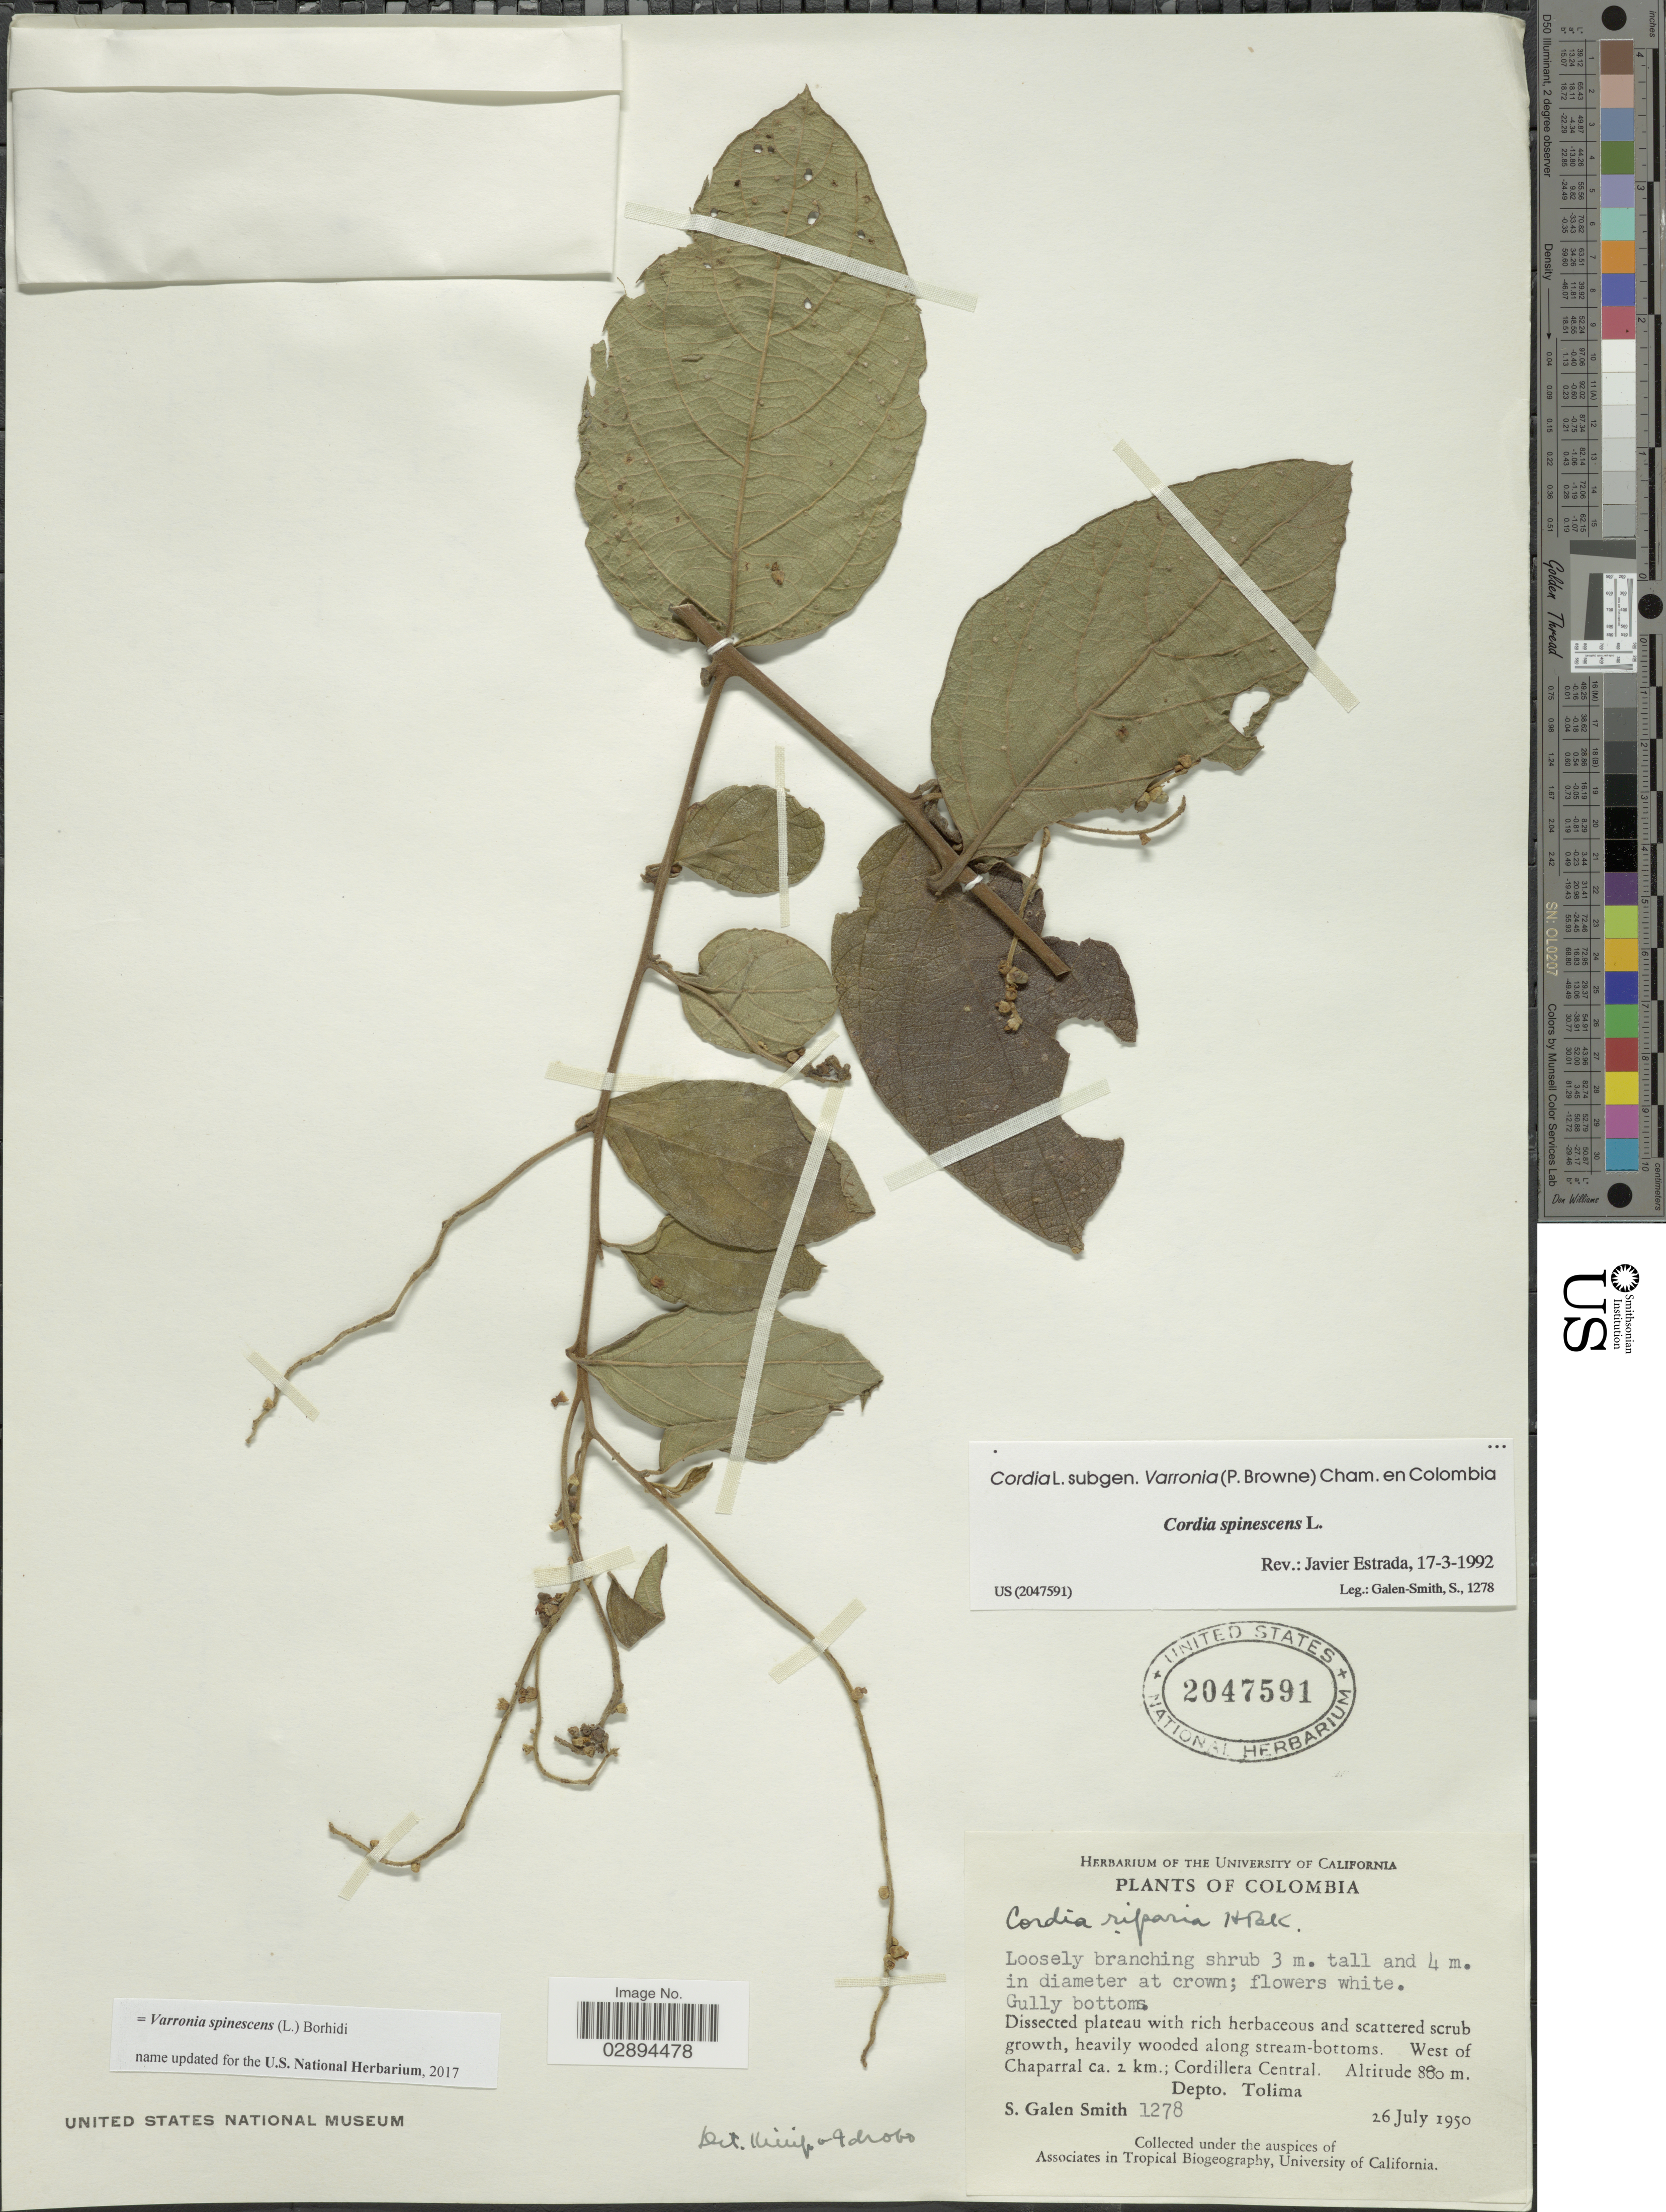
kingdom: Plantae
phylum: Tracheophyta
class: Magnoliopsida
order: Boraginales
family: Cordiaceae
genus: Varronia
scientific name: Varronia spinescens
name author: (L.) Borhidi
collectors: S. G. Smith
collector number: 1278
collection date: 1950-07-26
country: Colombia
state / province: Tolima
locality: West of Chaparral ca. 2 km.; Cordillera Central. Depto. Tolima.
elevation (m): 880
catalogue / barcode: US 2047591